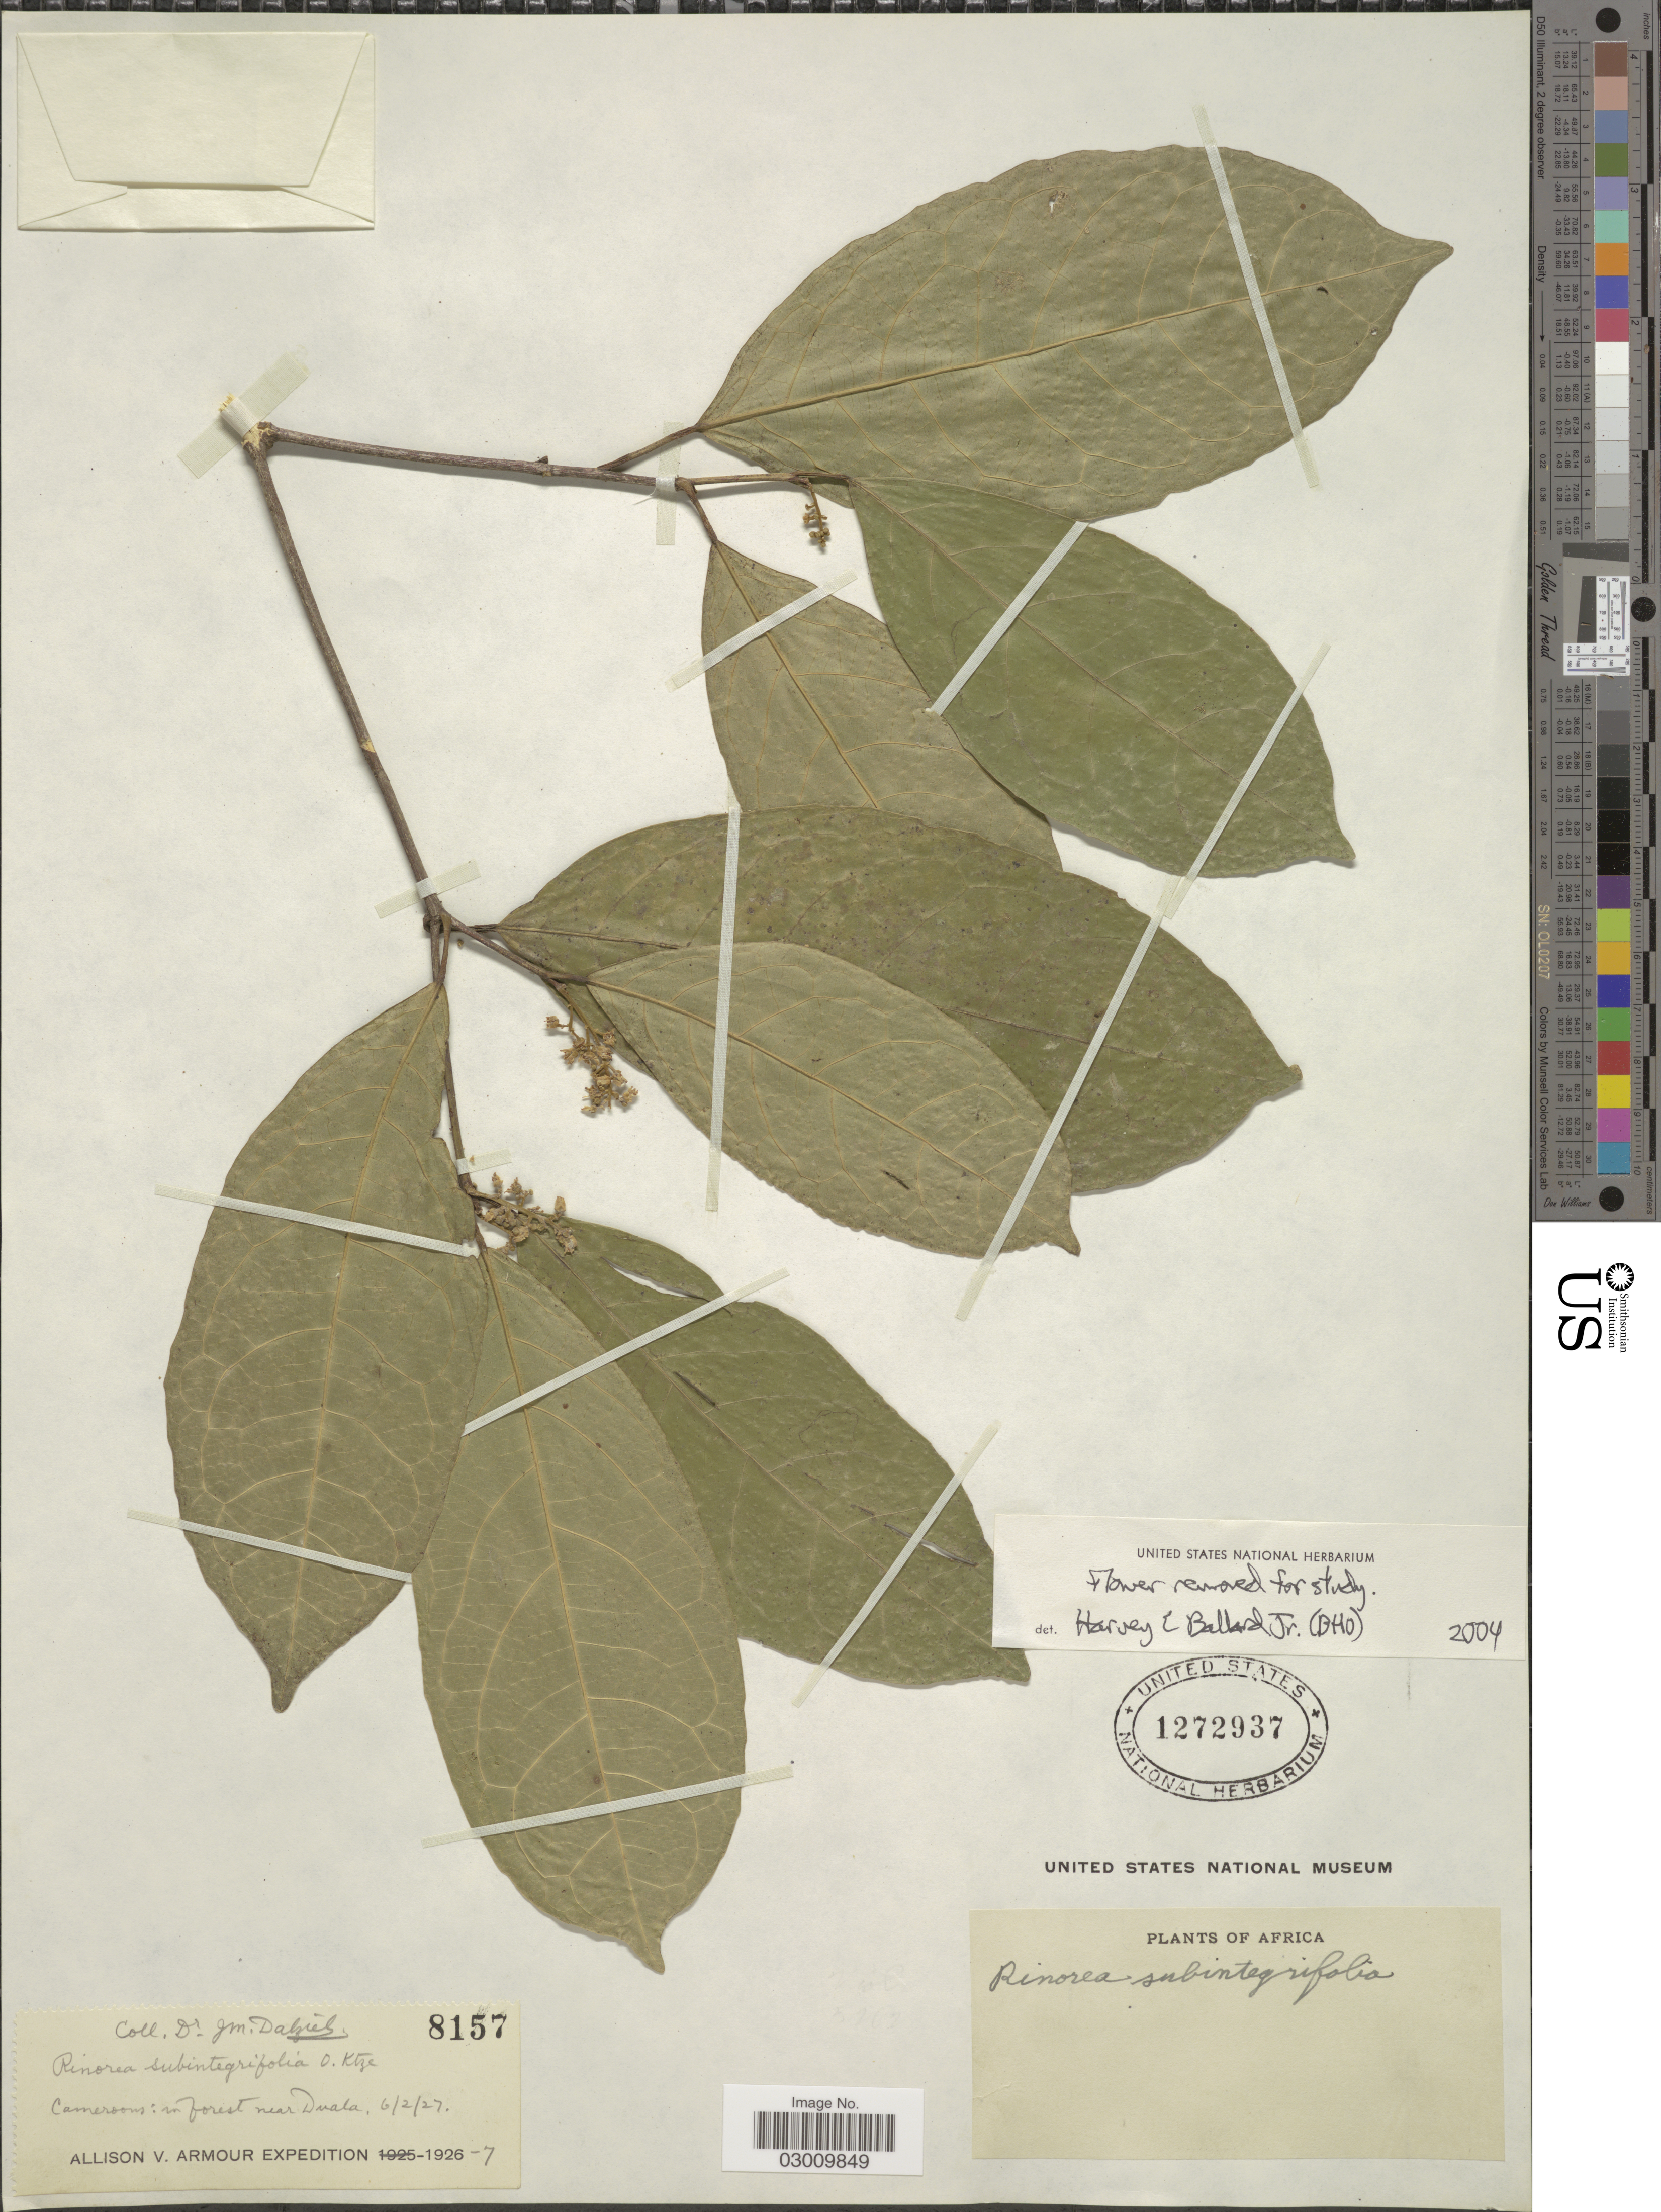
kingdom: Plantae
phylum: Tracheophyta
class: Magnoliopsida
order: Malpighiales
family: Violaceae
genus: Rinorea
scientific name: Rinorea subintegrifolia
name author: (P. Beauv.) Kuntze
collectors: J. Dalziel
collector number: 8157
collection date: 1927-02-06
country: Cameroon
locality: In forest near Duala.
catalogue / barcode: US 1272937